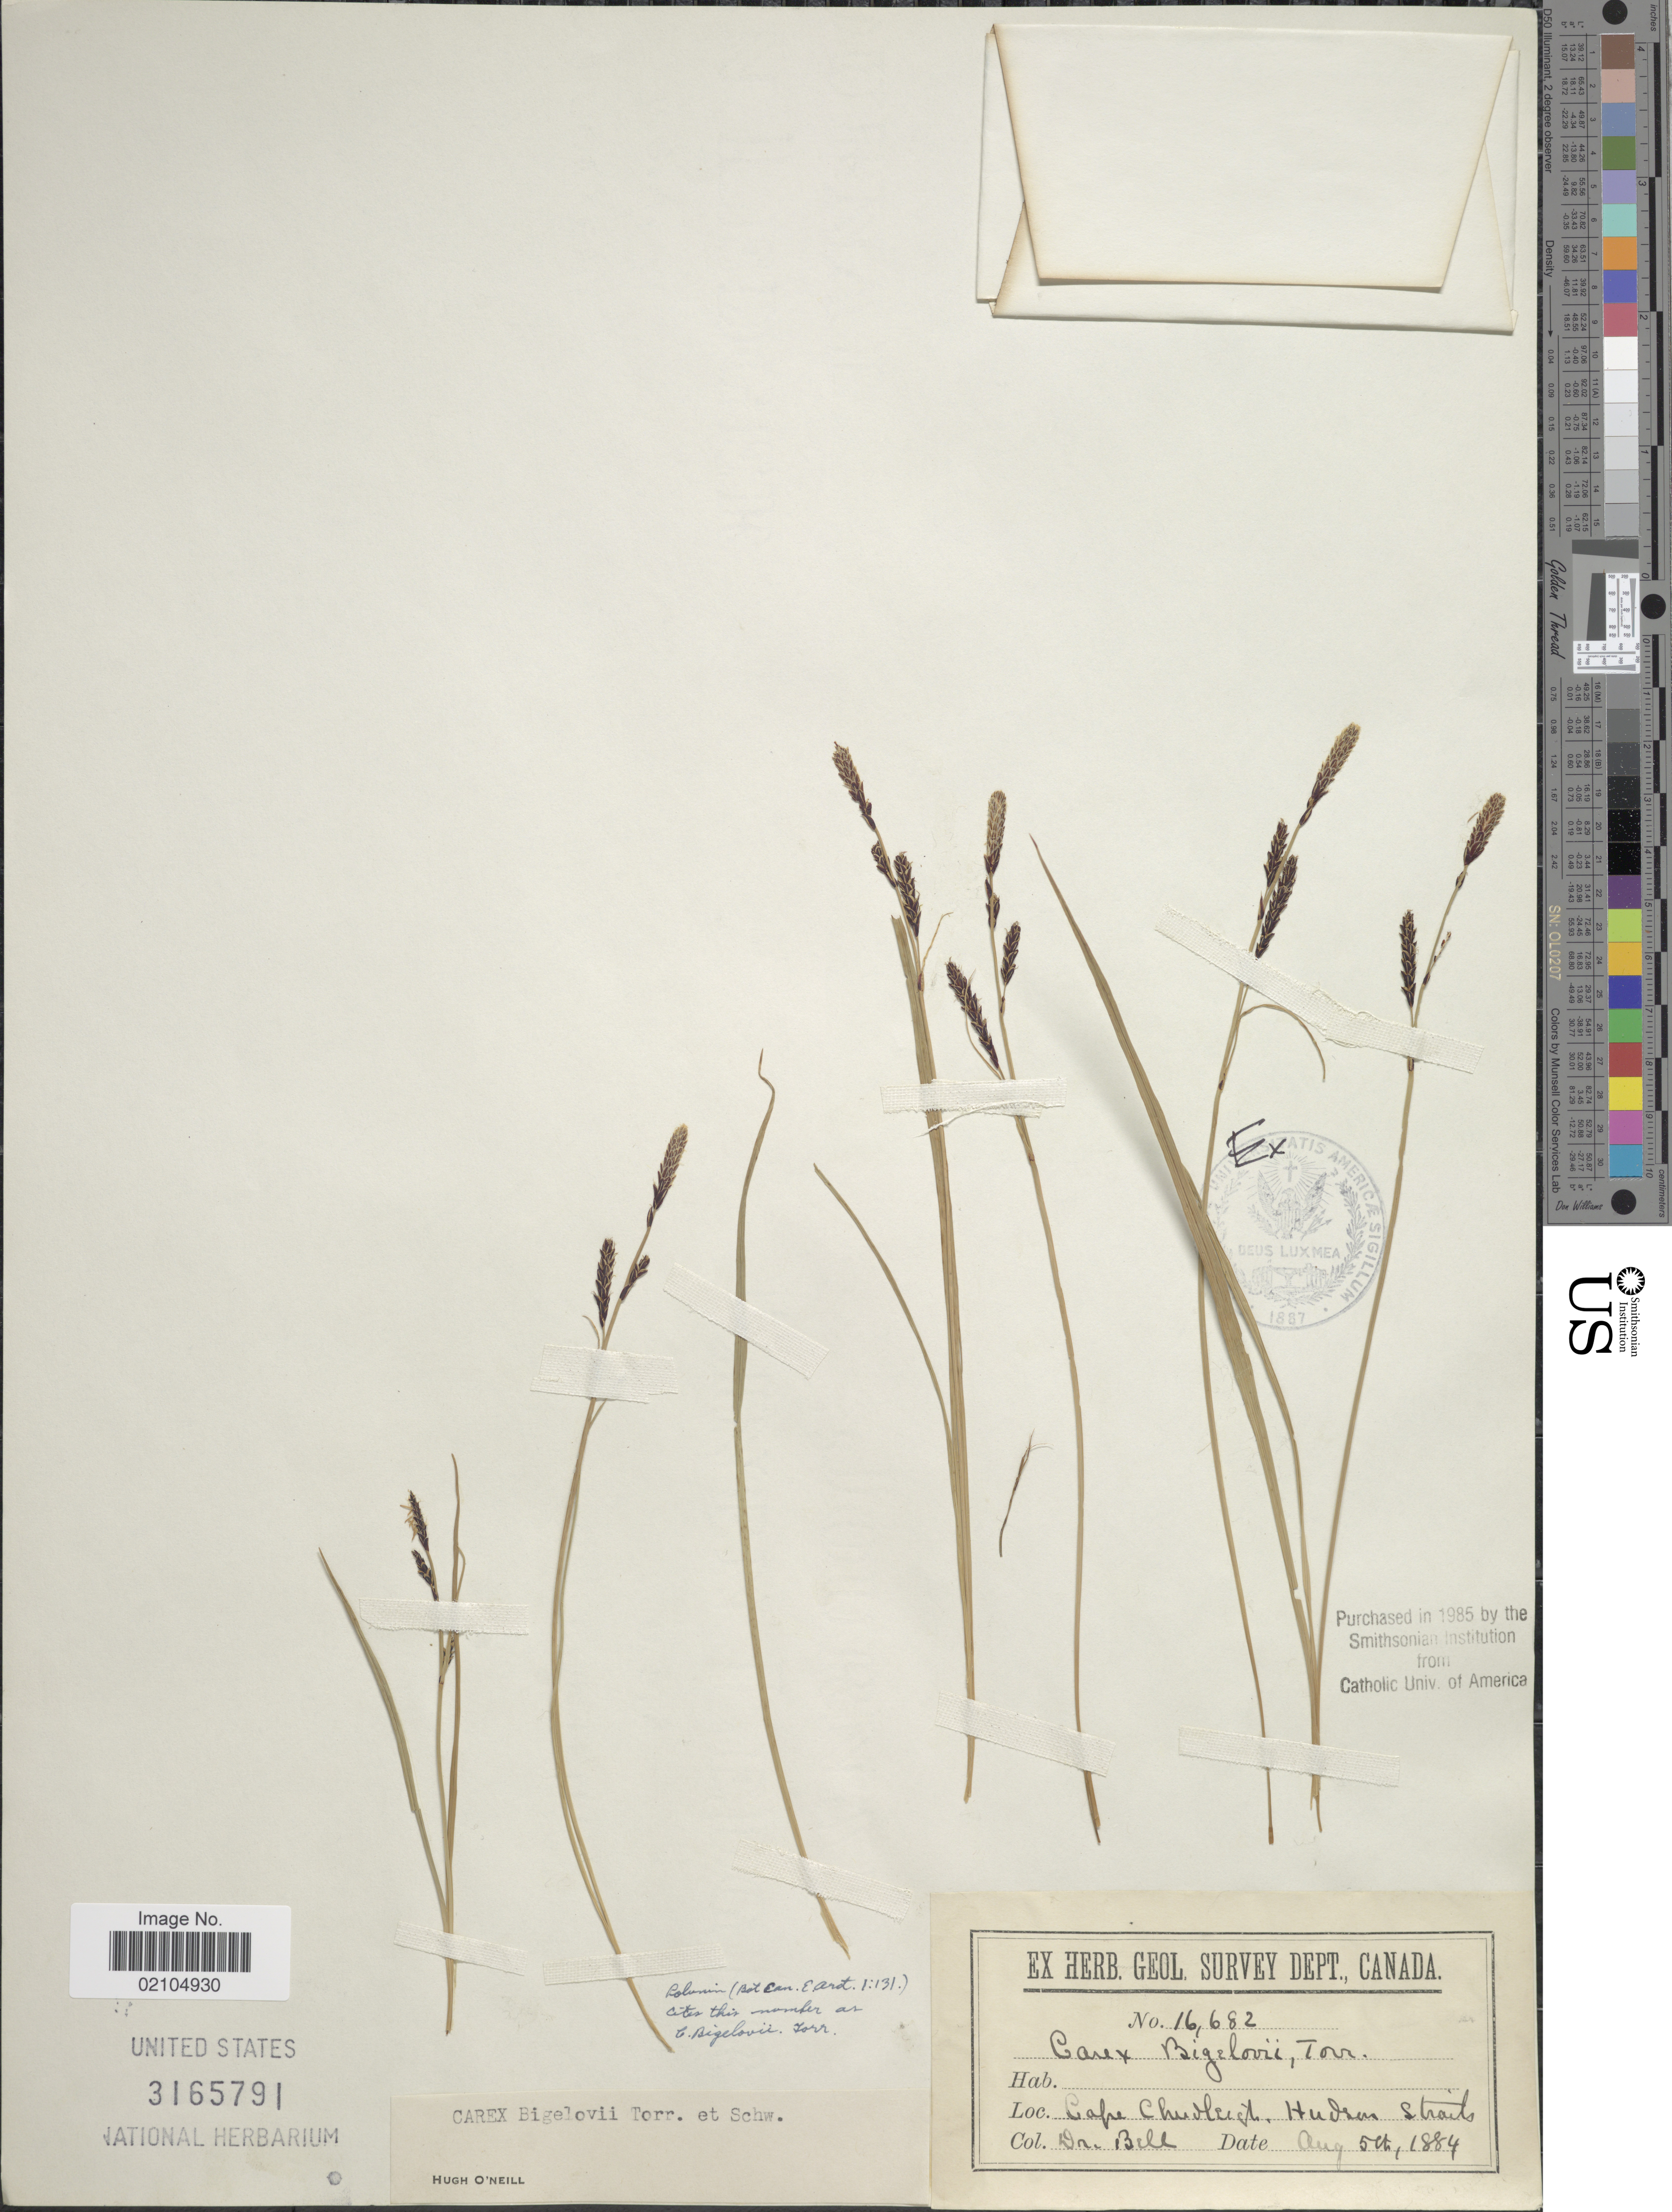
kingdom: Plantae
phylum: Tracheophyta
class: Liliopsida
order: Poales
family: Cyperaceae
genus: Carex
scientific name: Carex bigelowii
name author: Torr. ex Schwein.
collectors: C. R. Bell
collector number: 16682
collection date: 1884-08-05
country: Canada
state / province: Nunavut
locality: Cape Chudleigh, Hudson Strait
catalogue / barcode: US 3165791